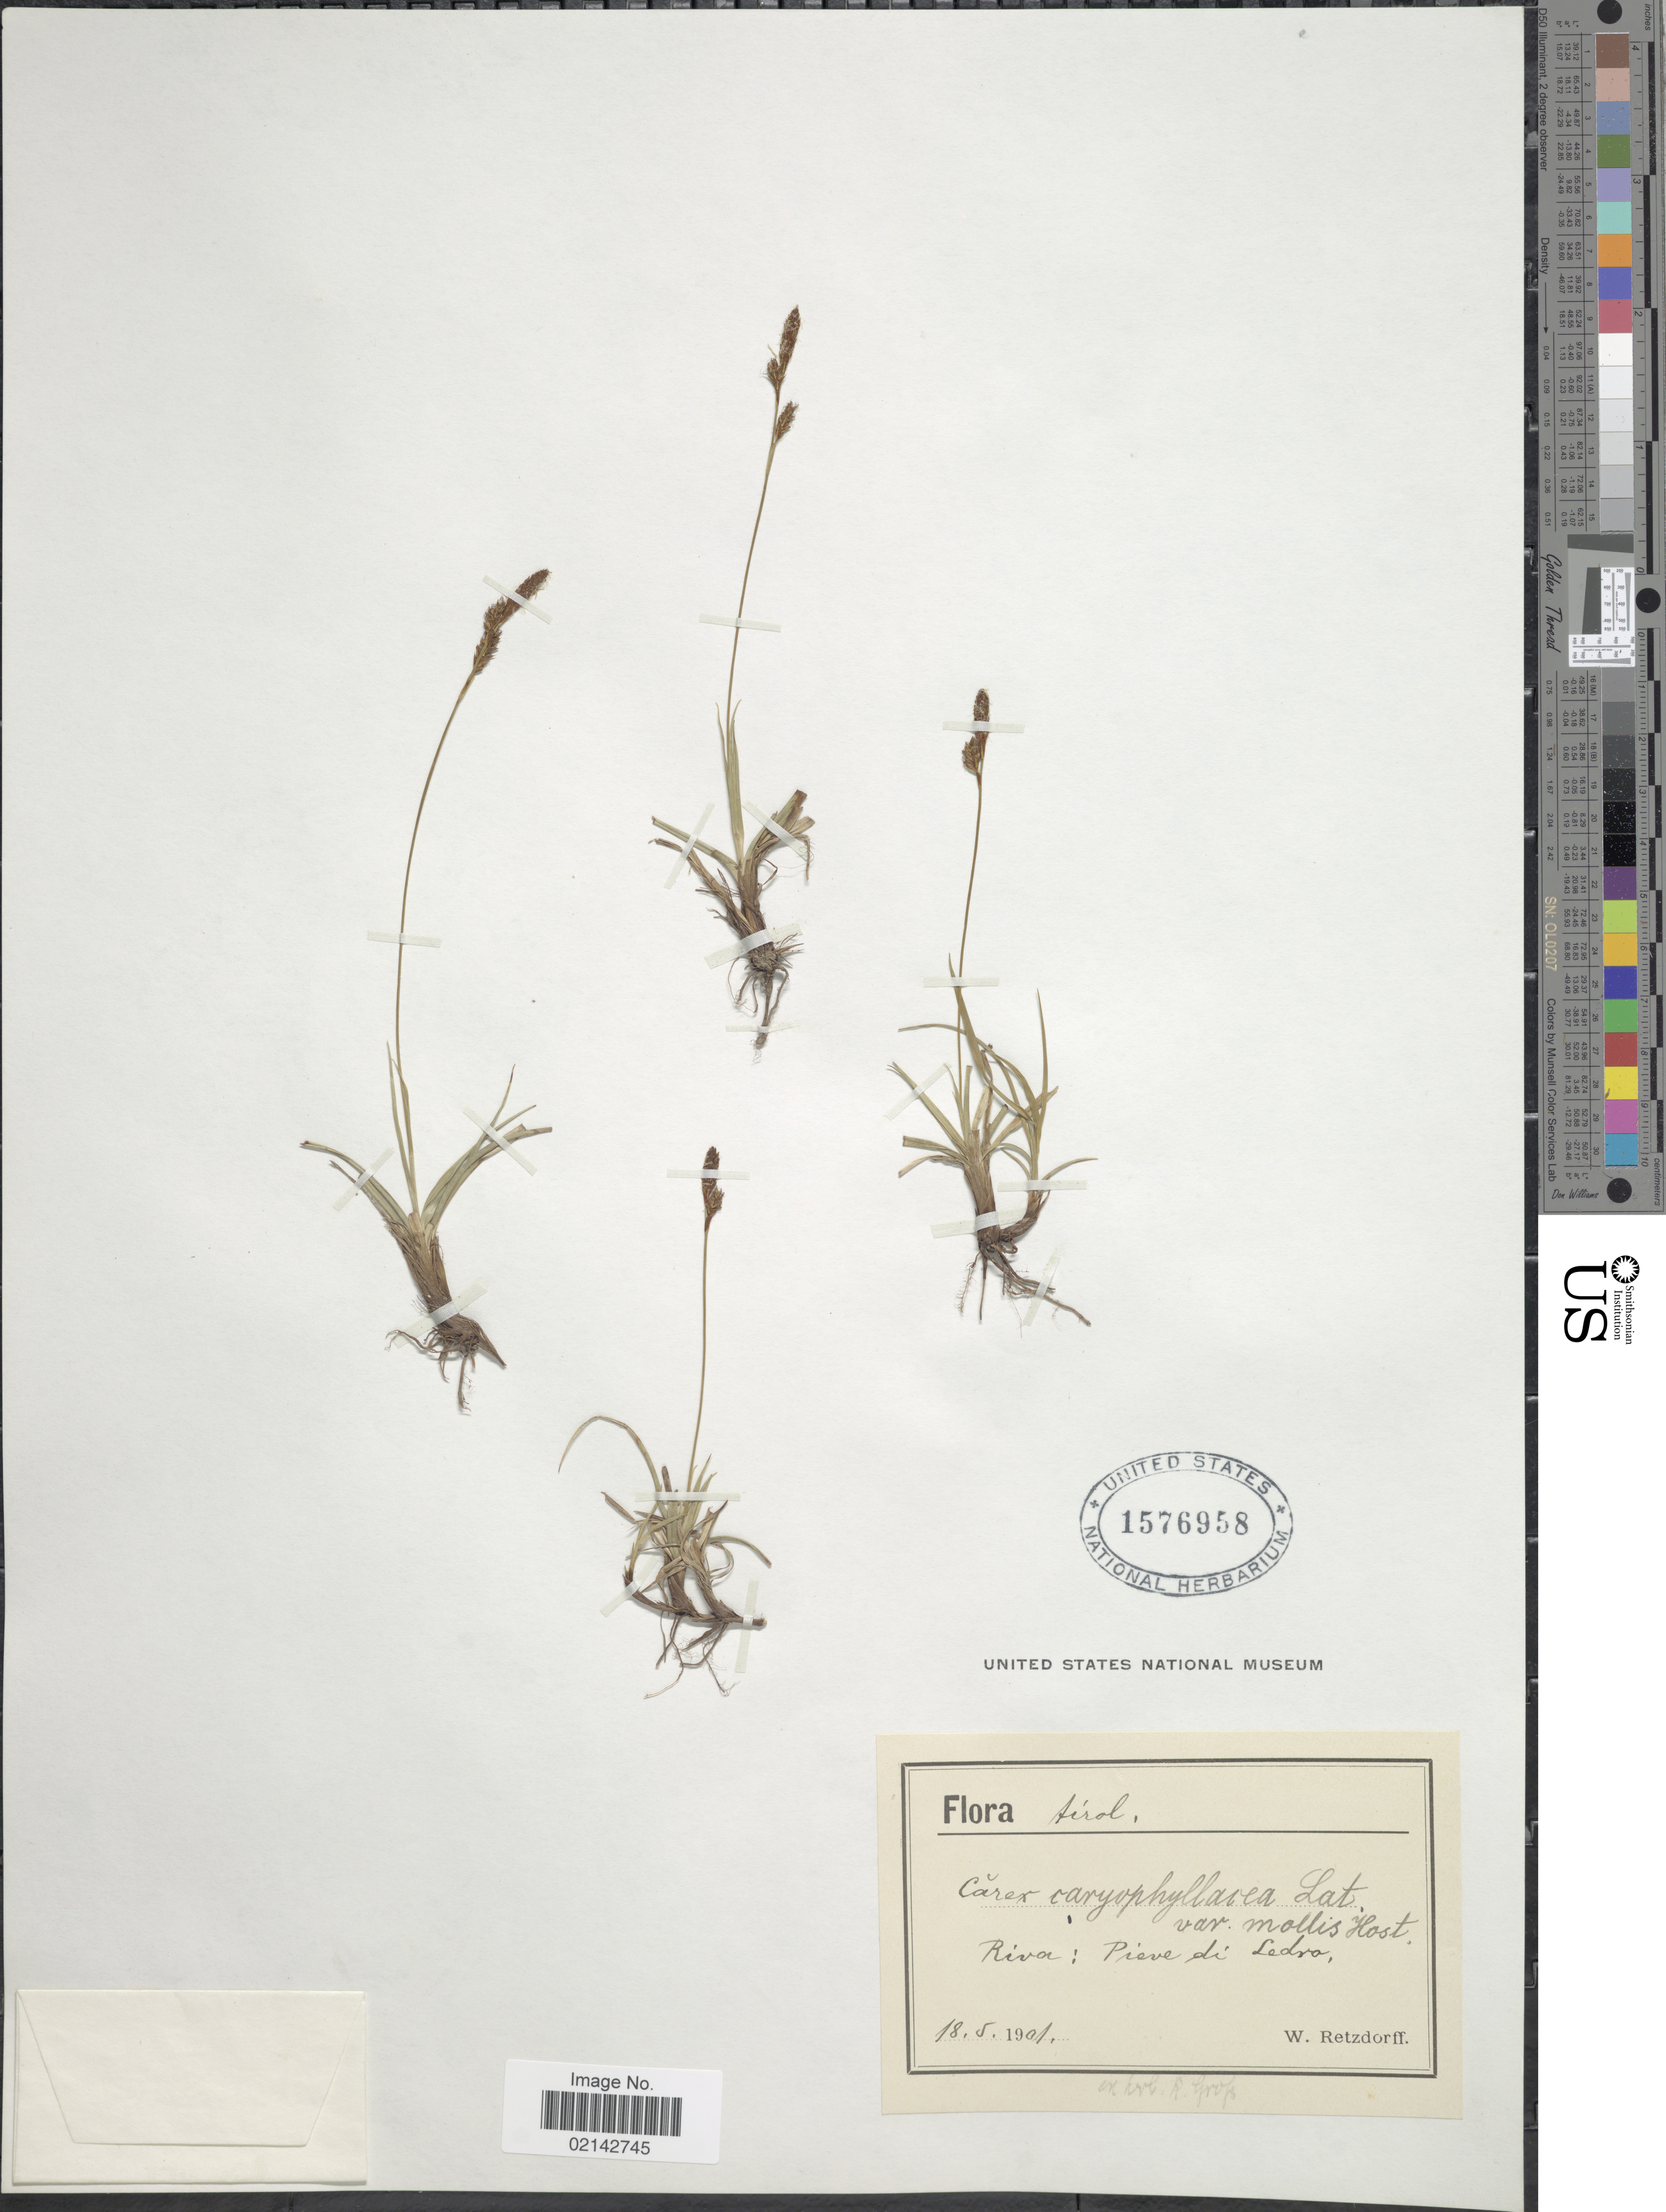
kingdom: Plantae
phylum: Tracheophyta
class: Liliopsida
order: Poales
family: Cyperaceae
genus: Carex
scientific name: Carex caryophyllea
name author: Latourr.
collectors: W. Retzdorff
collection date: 1901-05-18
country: Austria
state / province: Tirol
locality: Riva: Pieve di Ledro.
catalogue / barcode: US 1576958